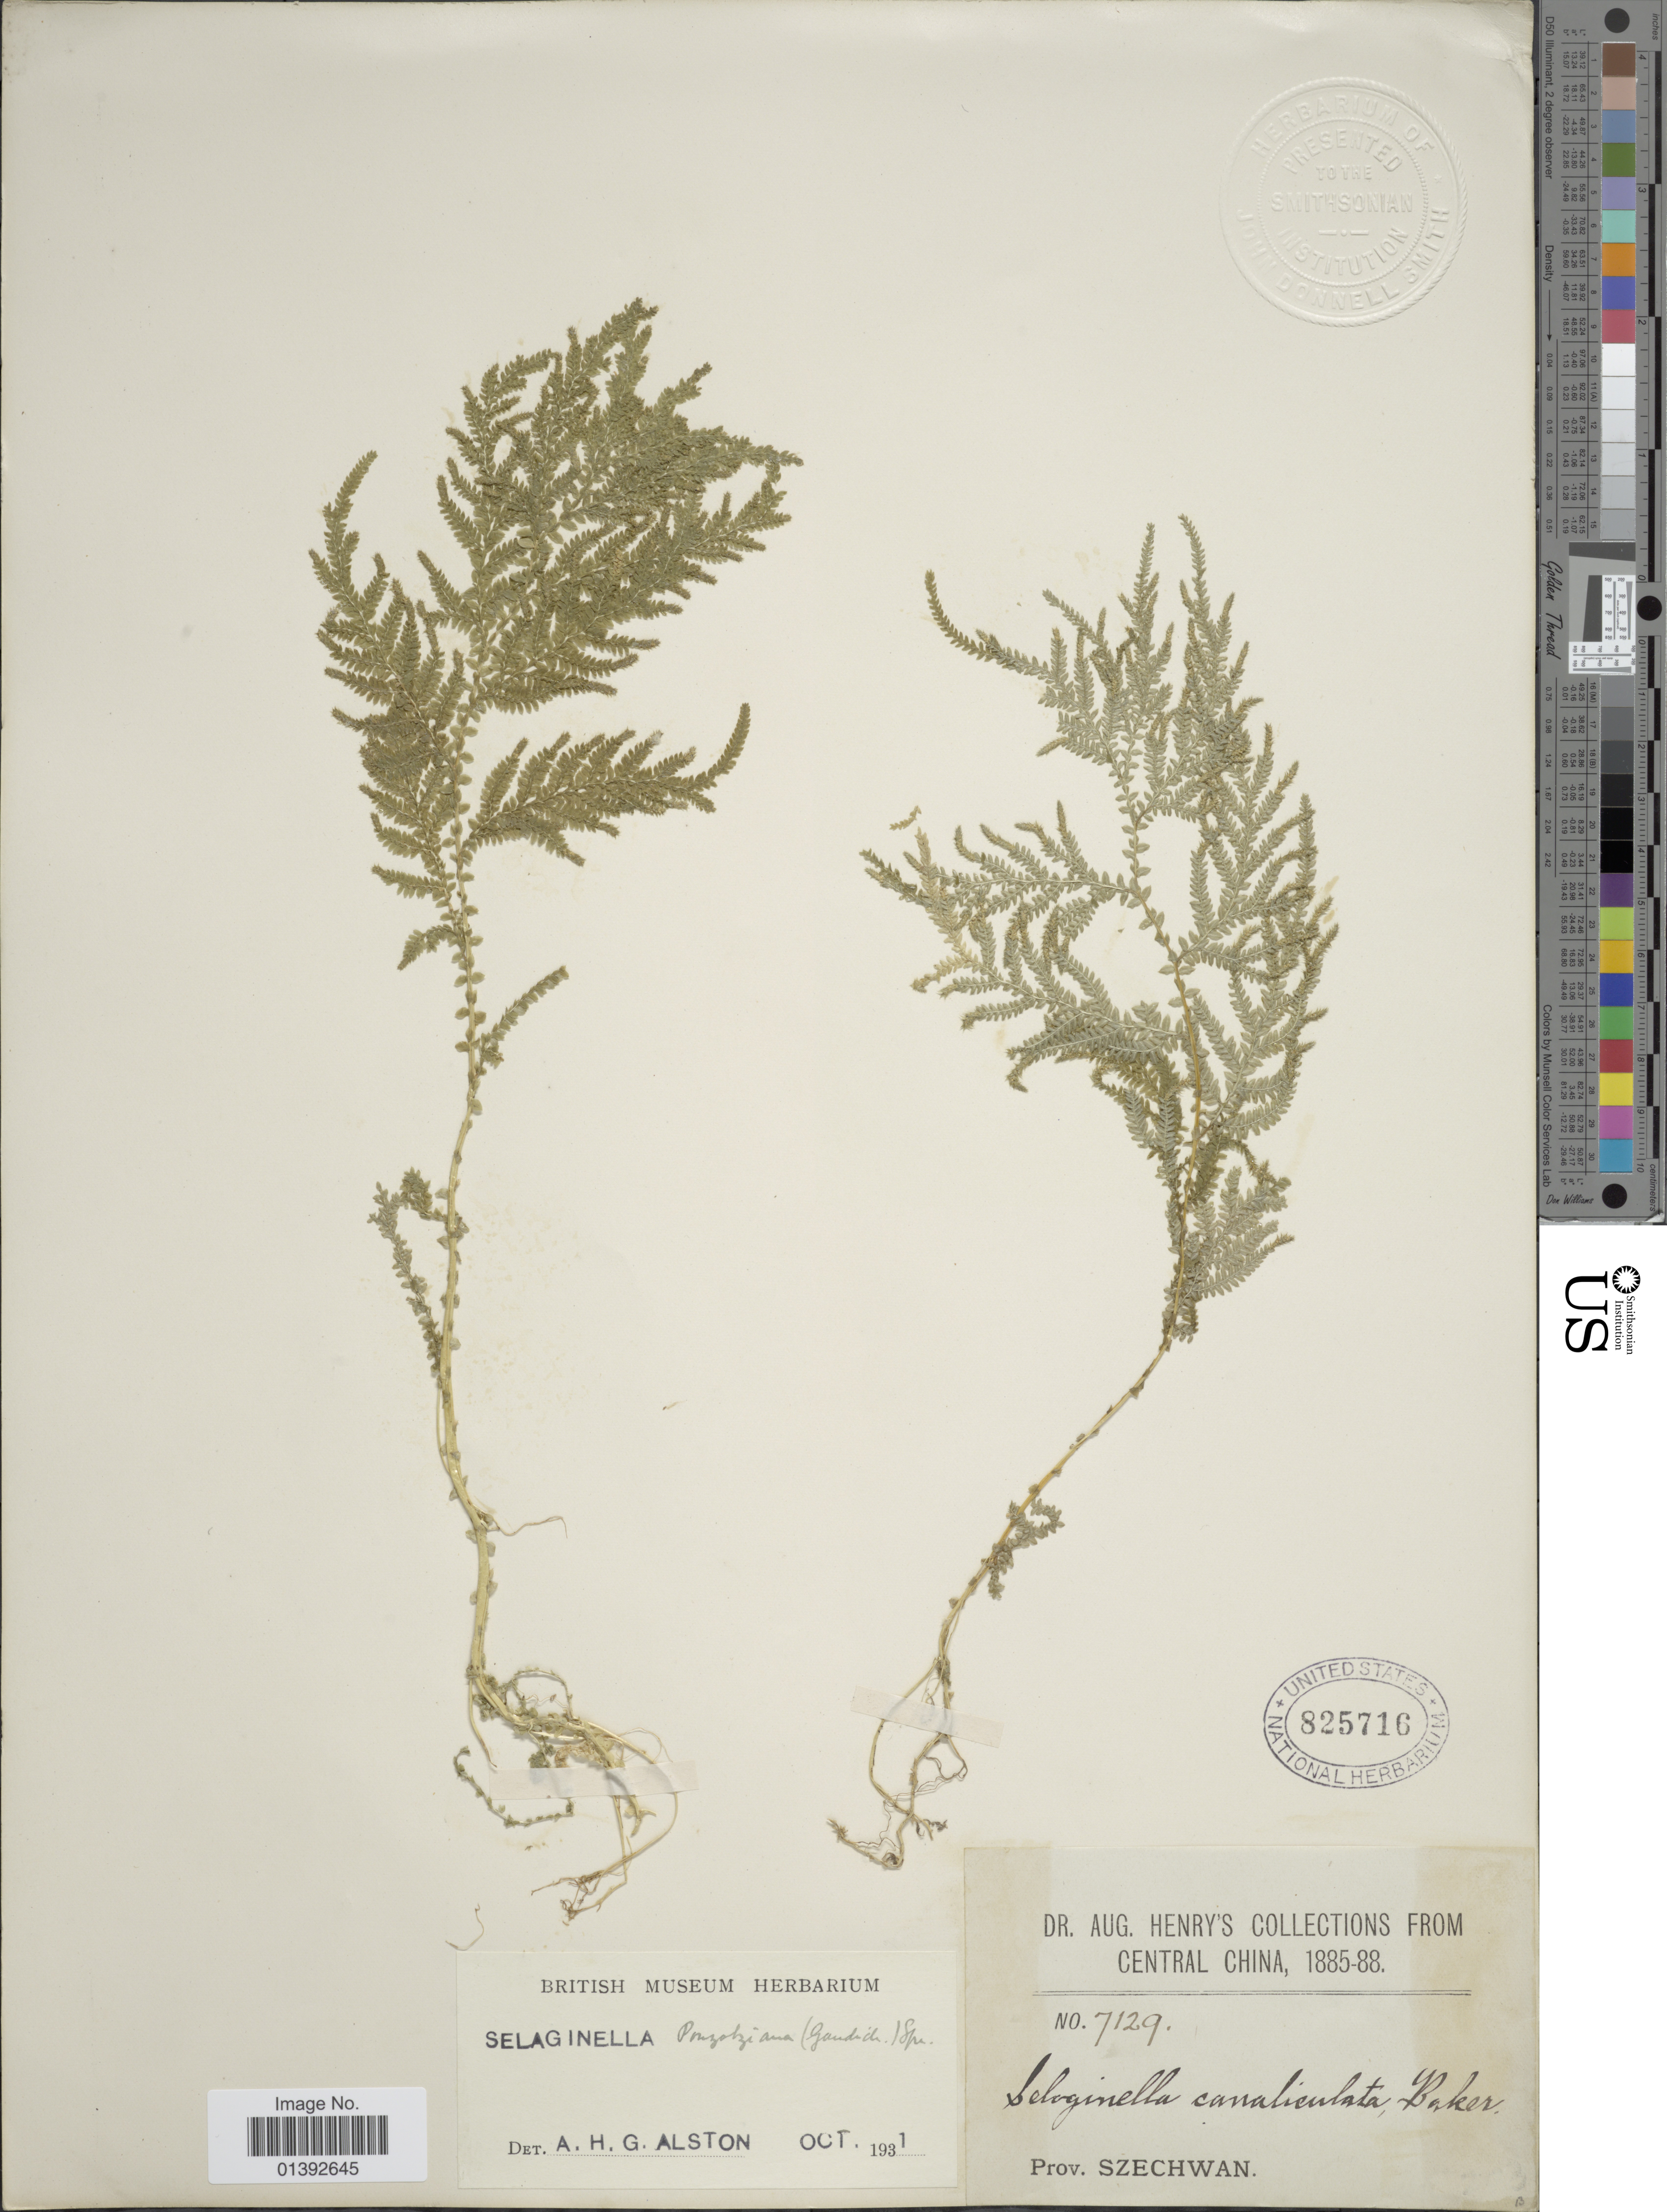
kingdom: Plantae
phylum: Tracheophyta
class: Lycopodiopsida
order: Selaginellales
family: Selaginellaceae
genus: Selaginella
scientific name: Selaginella delicatula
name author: (Desv.) Alston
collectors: A. Henry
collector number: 7129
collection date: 1885/1888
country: China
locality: Prov. Szechwan, Central China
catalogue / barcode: US 825716